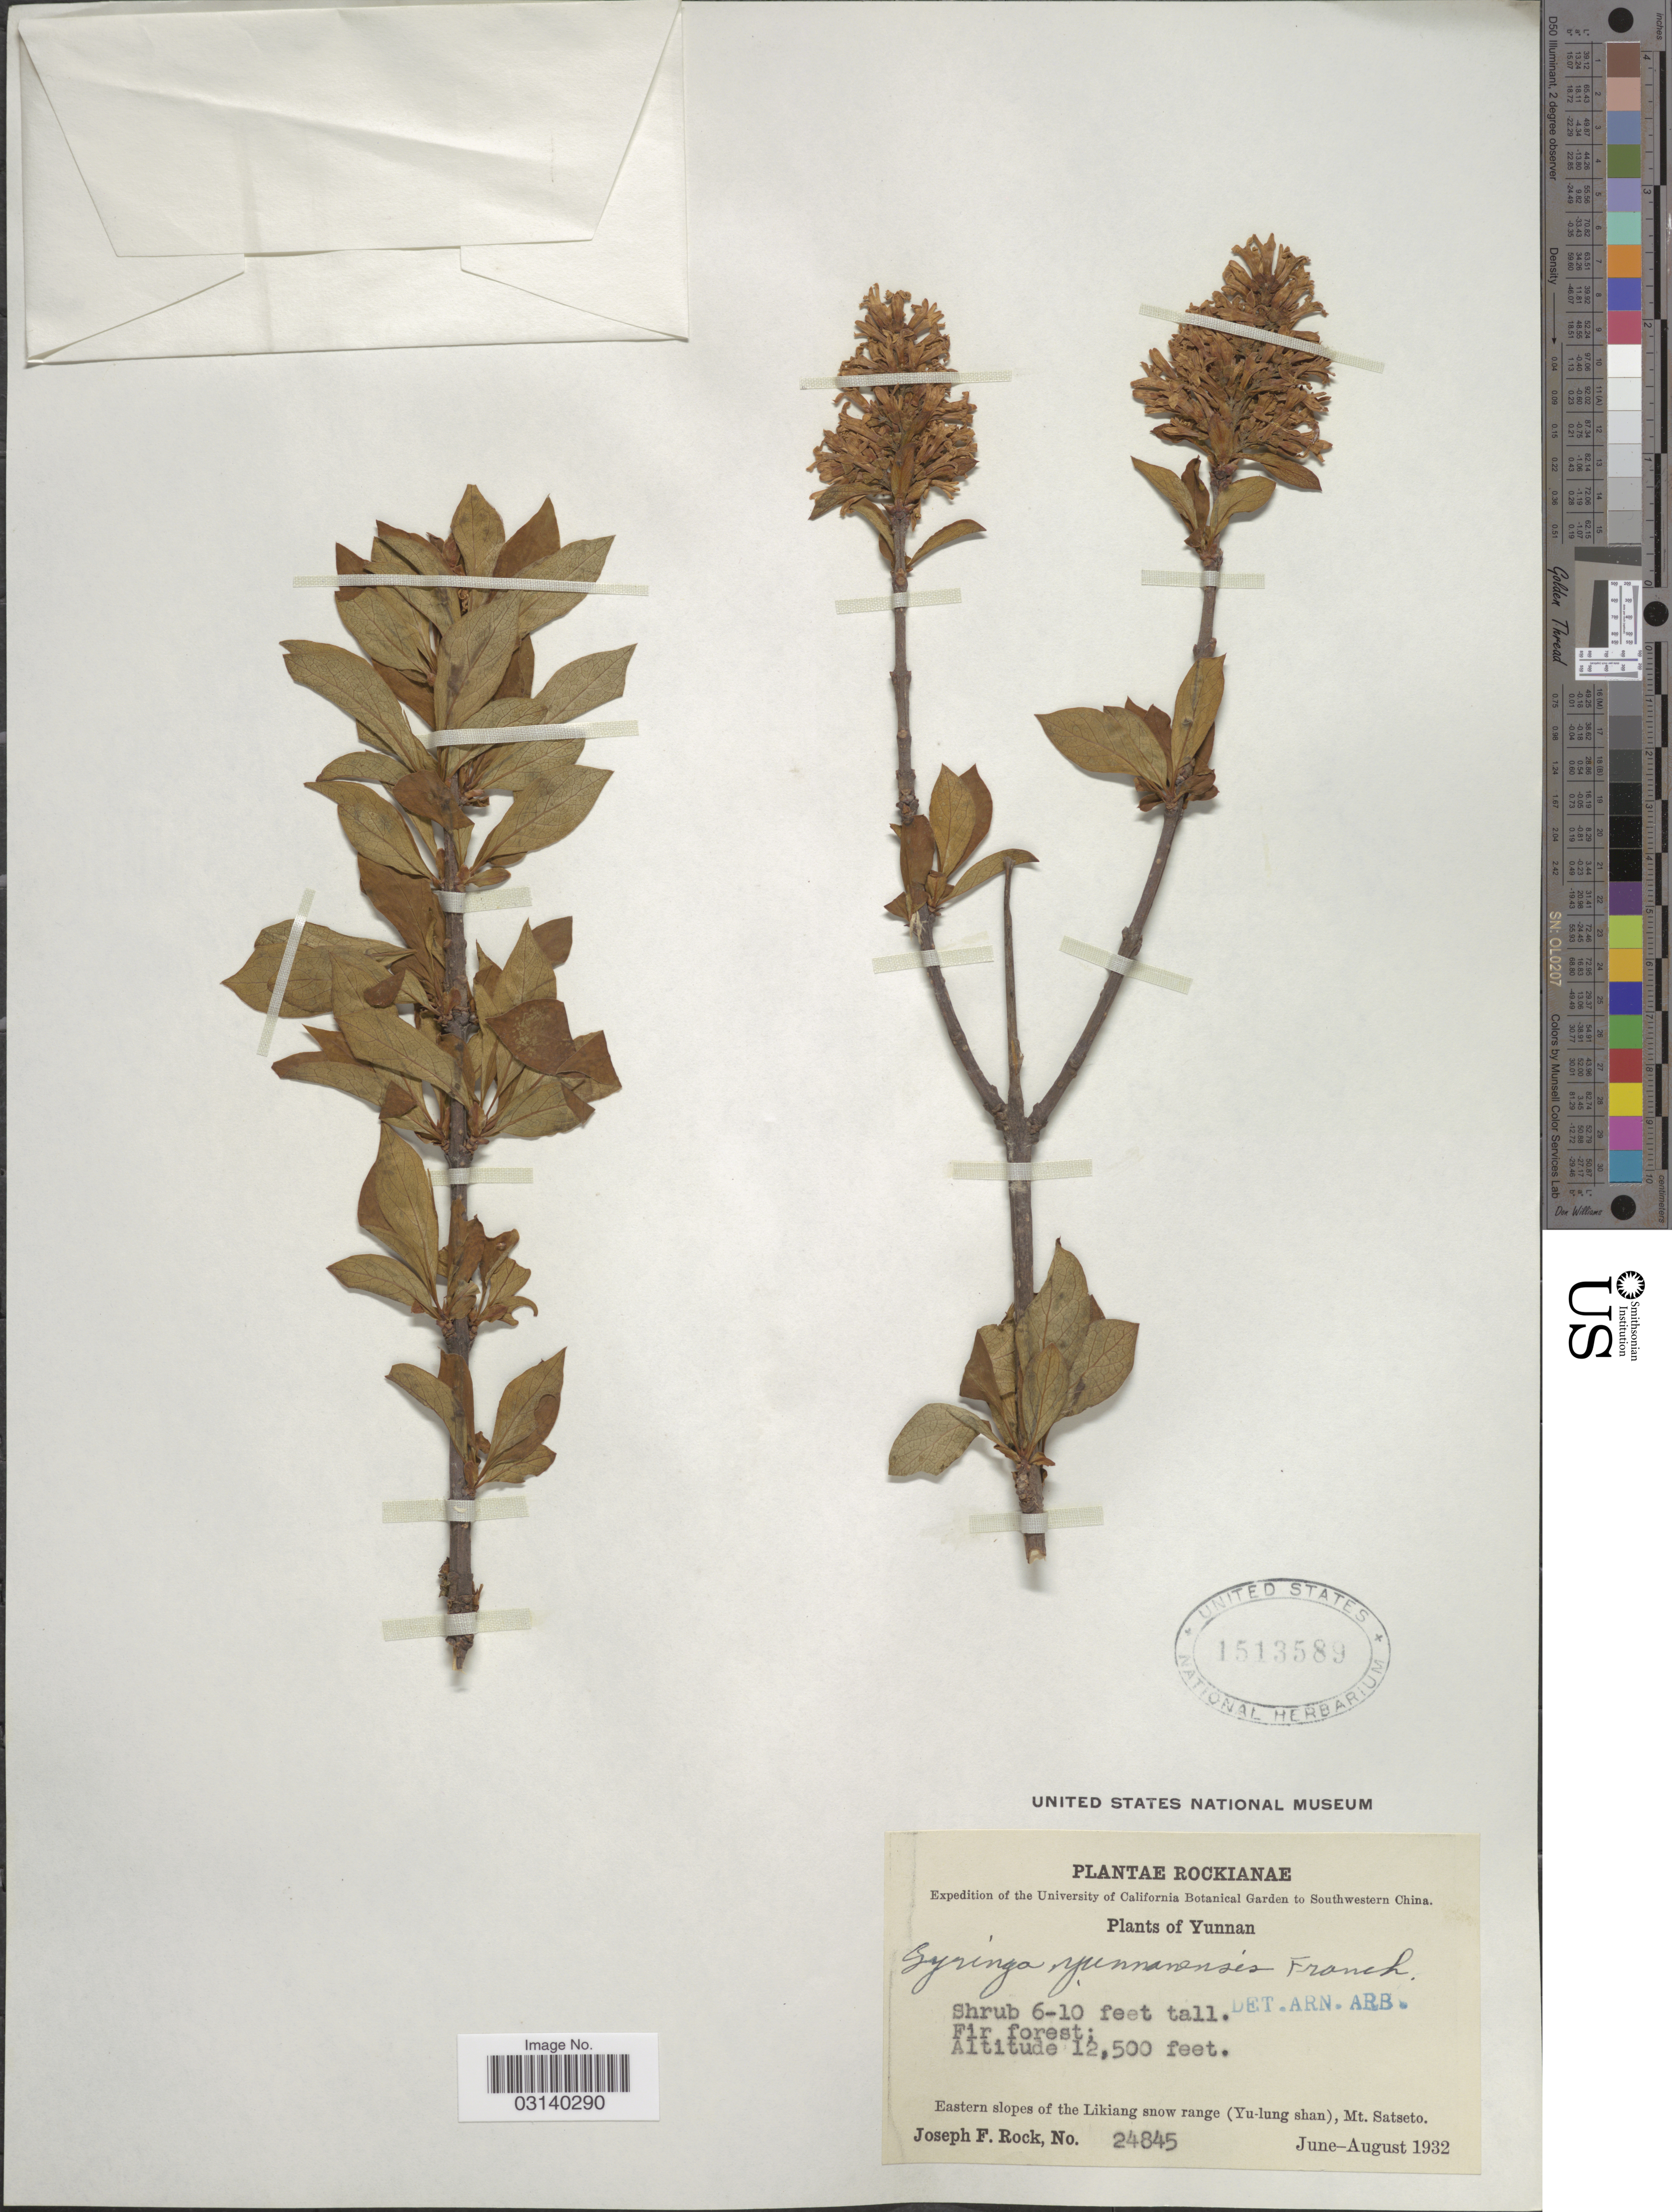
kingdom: Plantae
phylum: Tracheophyta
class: Magnoliopsida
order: Lamiales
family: Oleaceae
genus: Syringa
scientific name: Syringa yunnanensis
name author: Franch.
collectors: J. F. Rock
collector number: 24845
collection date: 1932-06/1932-08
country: China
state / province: Yunnan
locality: Southwestern China. Eastern slopes of the Likiang snow range (Yu-lung shan), Mt. Satseto.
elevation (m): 3810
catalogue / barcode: US 1513589